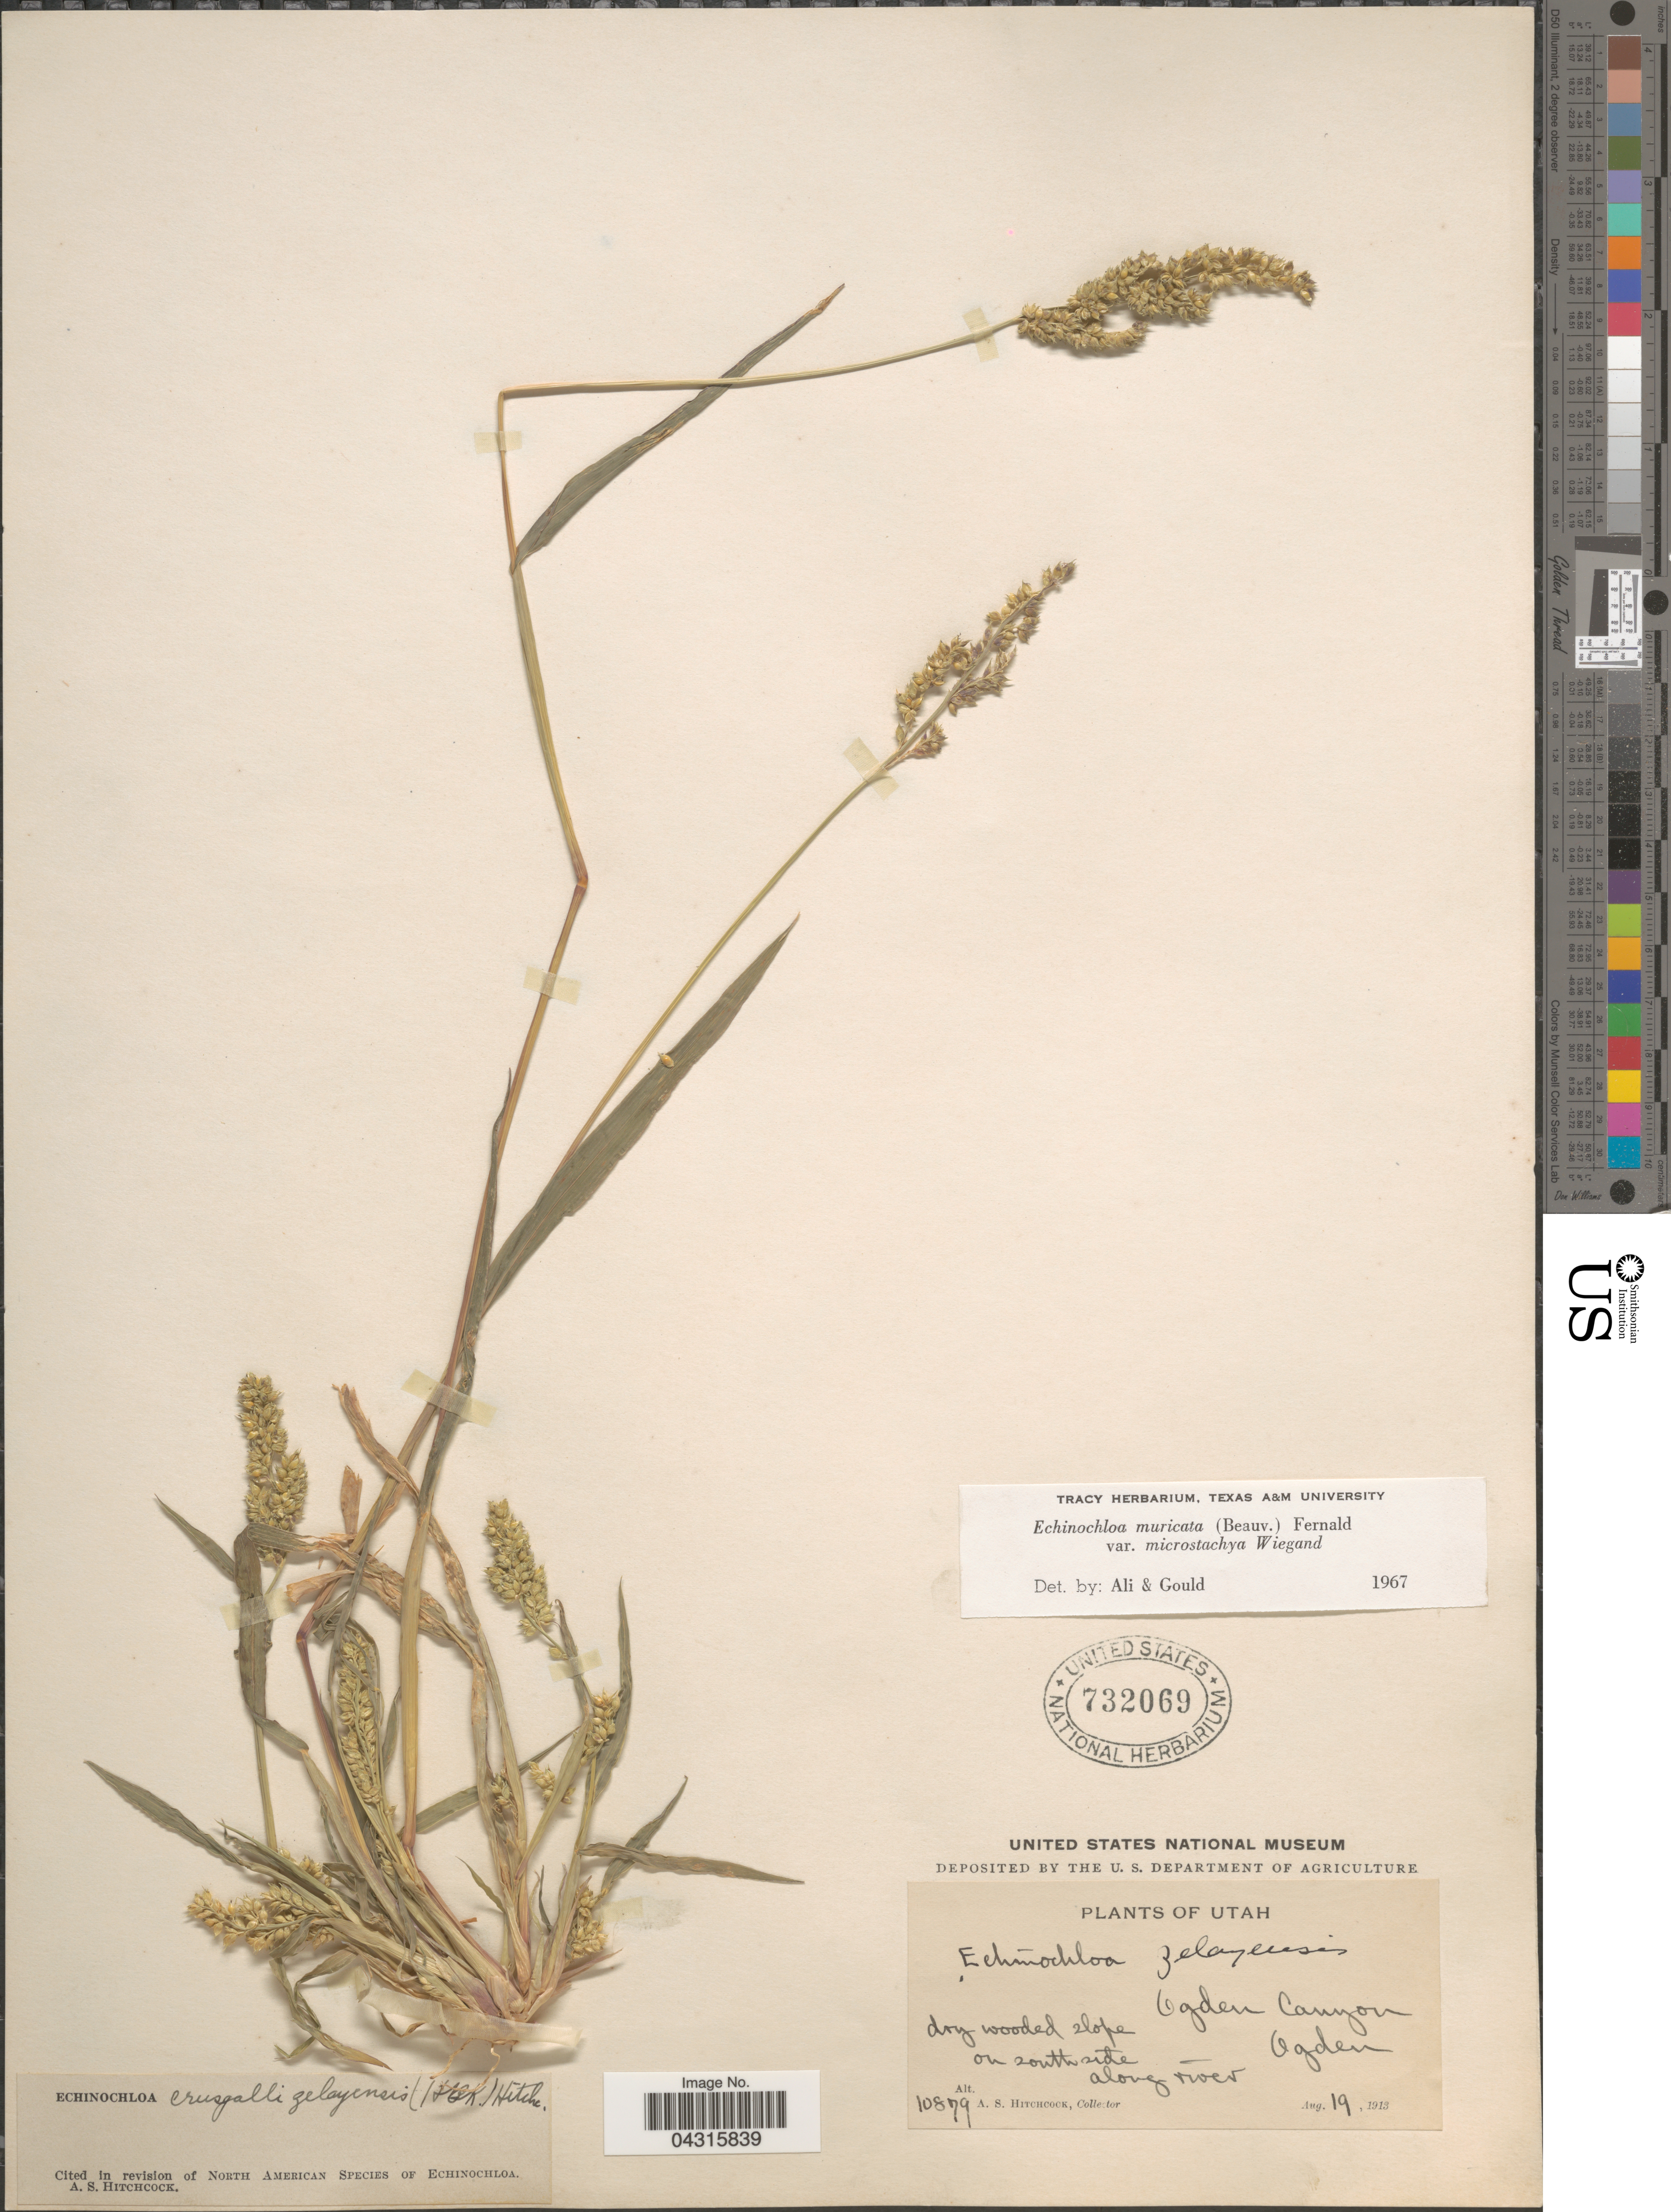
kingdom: Plantae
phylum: Tracheophyta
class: Liliopsida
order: Poales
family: Poaceae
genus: Echinochloa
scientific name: Echinochloa muricata var. microstachya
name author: Wiegand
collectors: A. S. Hitchcock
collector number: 10879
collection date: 1913-08-19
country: United States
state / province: Utah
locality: Ogden Canyon. Dry wooded slope on southside along river. Ogden.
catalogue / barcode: US 732069